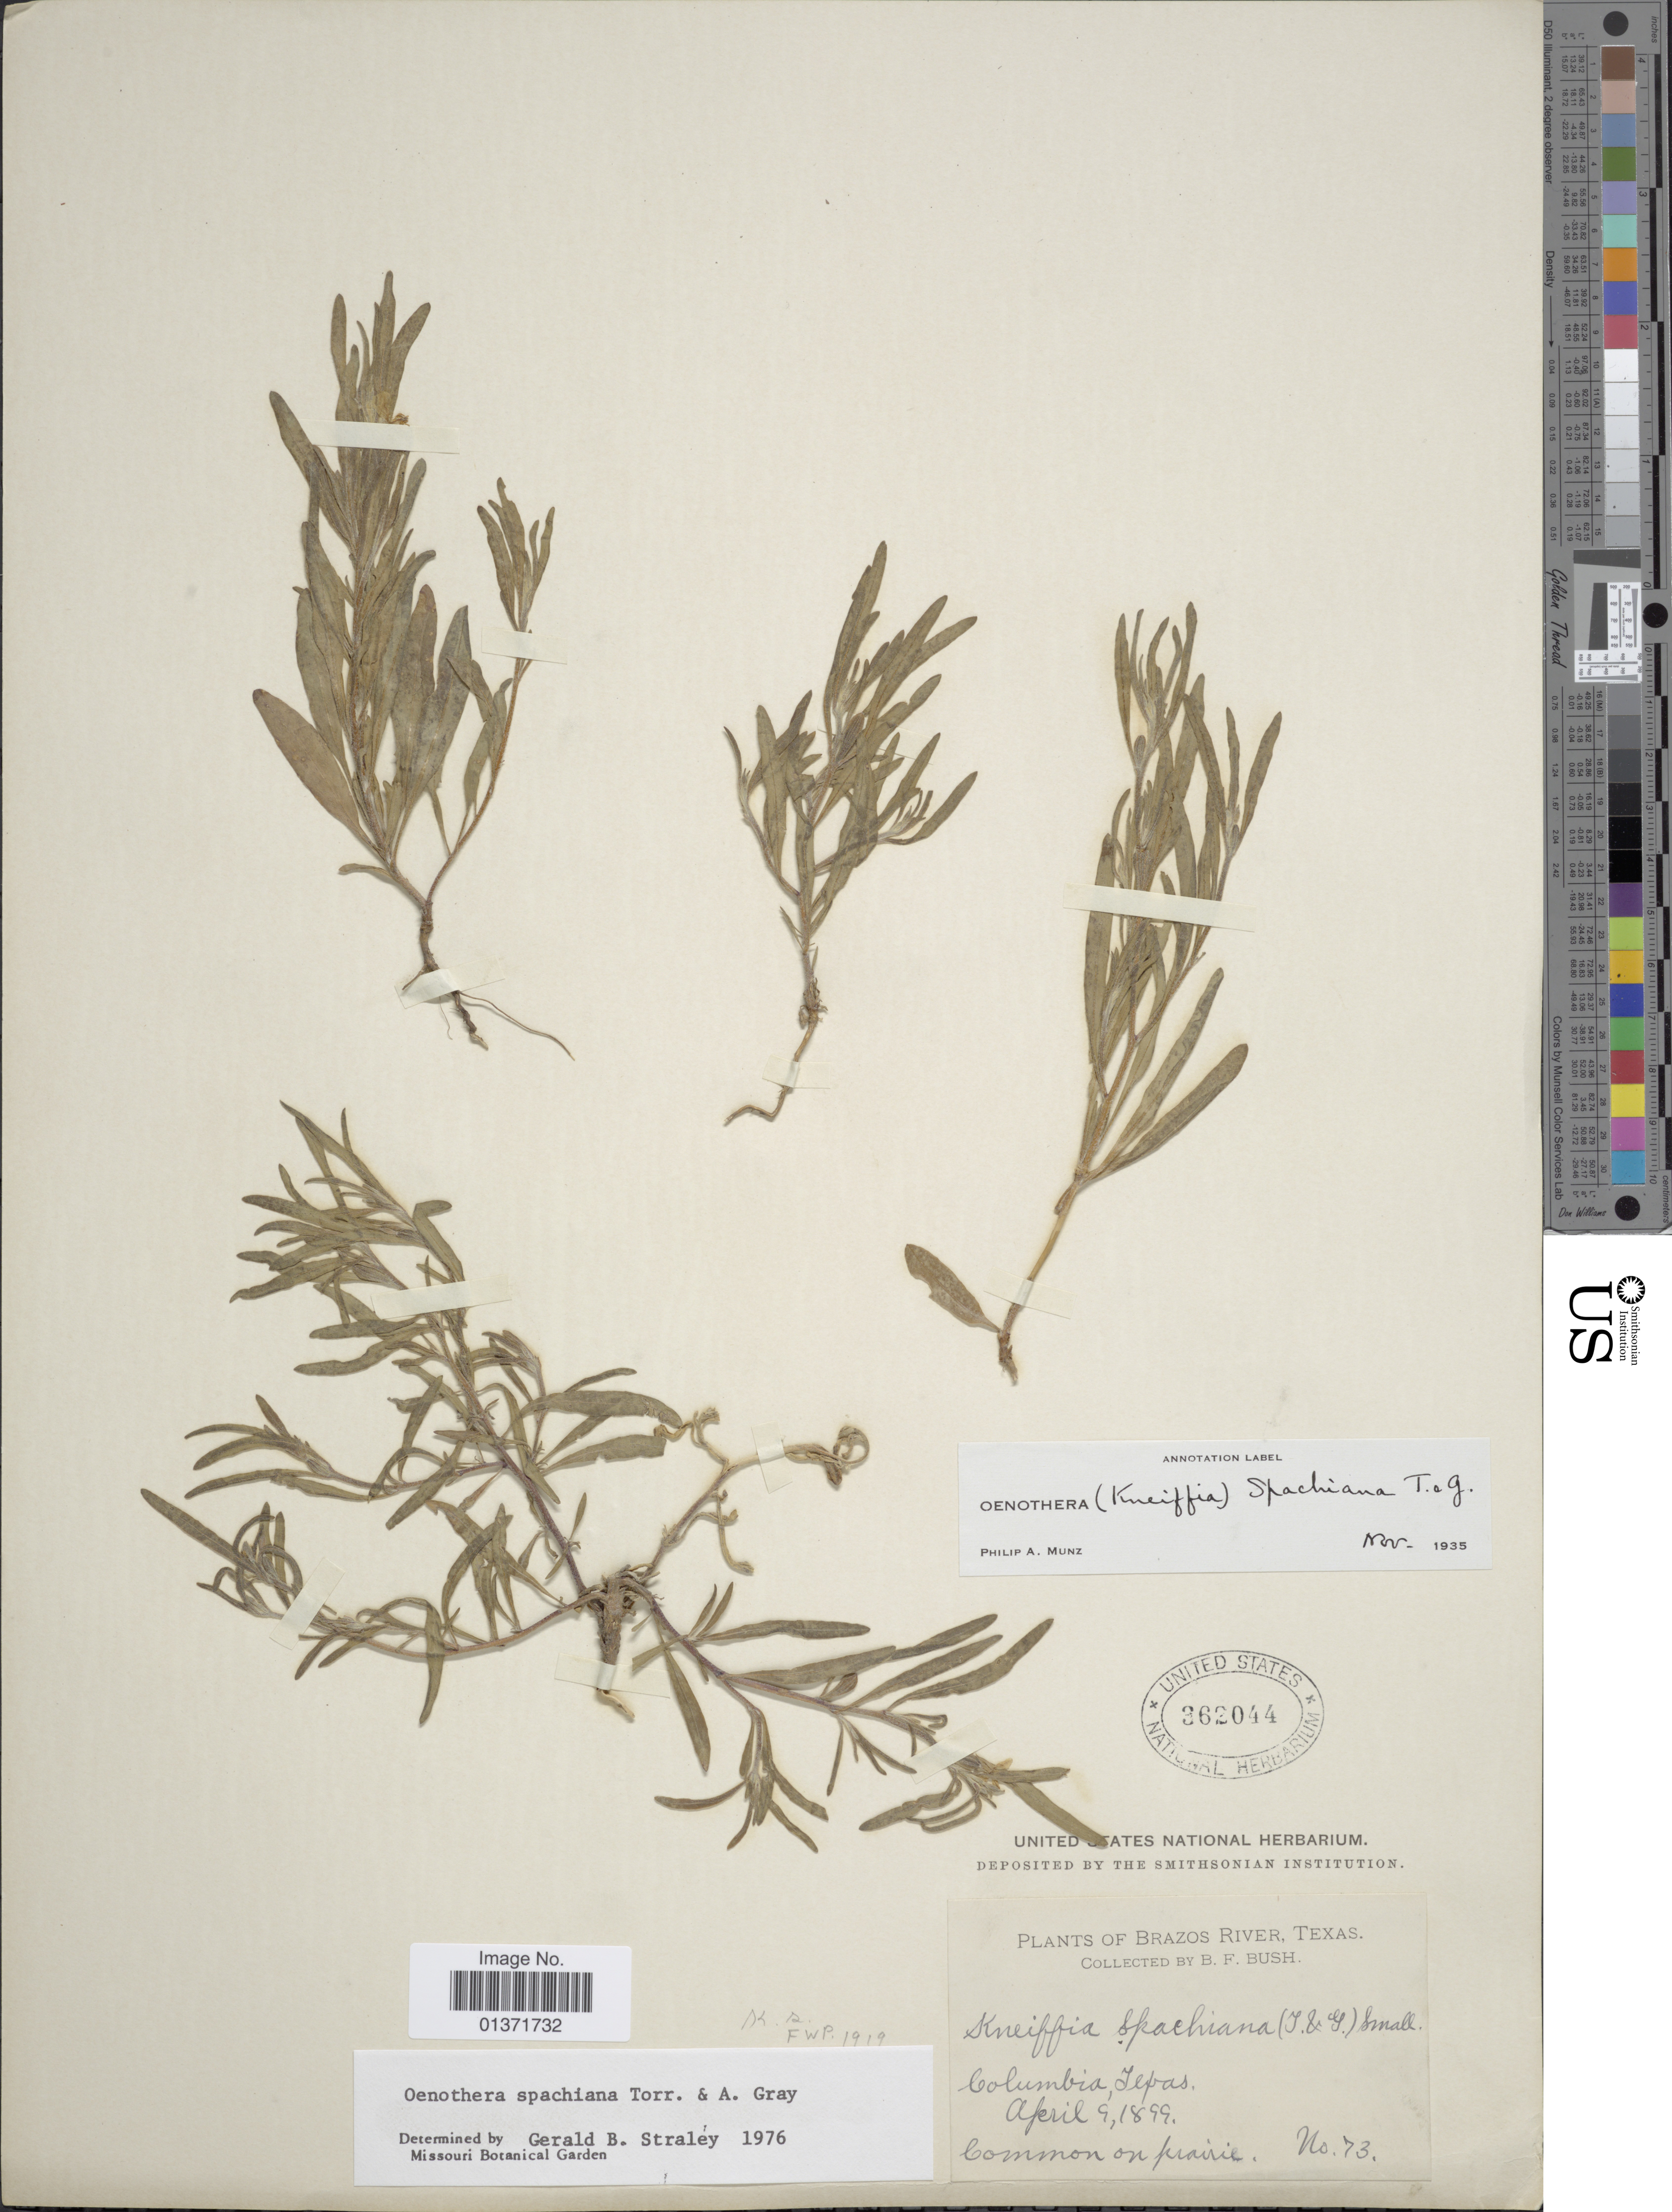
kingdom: Plantae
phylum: Tracheophyta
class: Magnoliopsida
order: Myrtales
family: Onagraceae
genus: Oenothera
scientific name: Oenothera spachiana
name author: Torr. & A. Gray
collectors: B. F. Bush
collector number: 73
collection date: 1899-04-09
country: United States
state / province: Texas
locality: Brazos River, Columbia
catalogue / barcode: US 362044